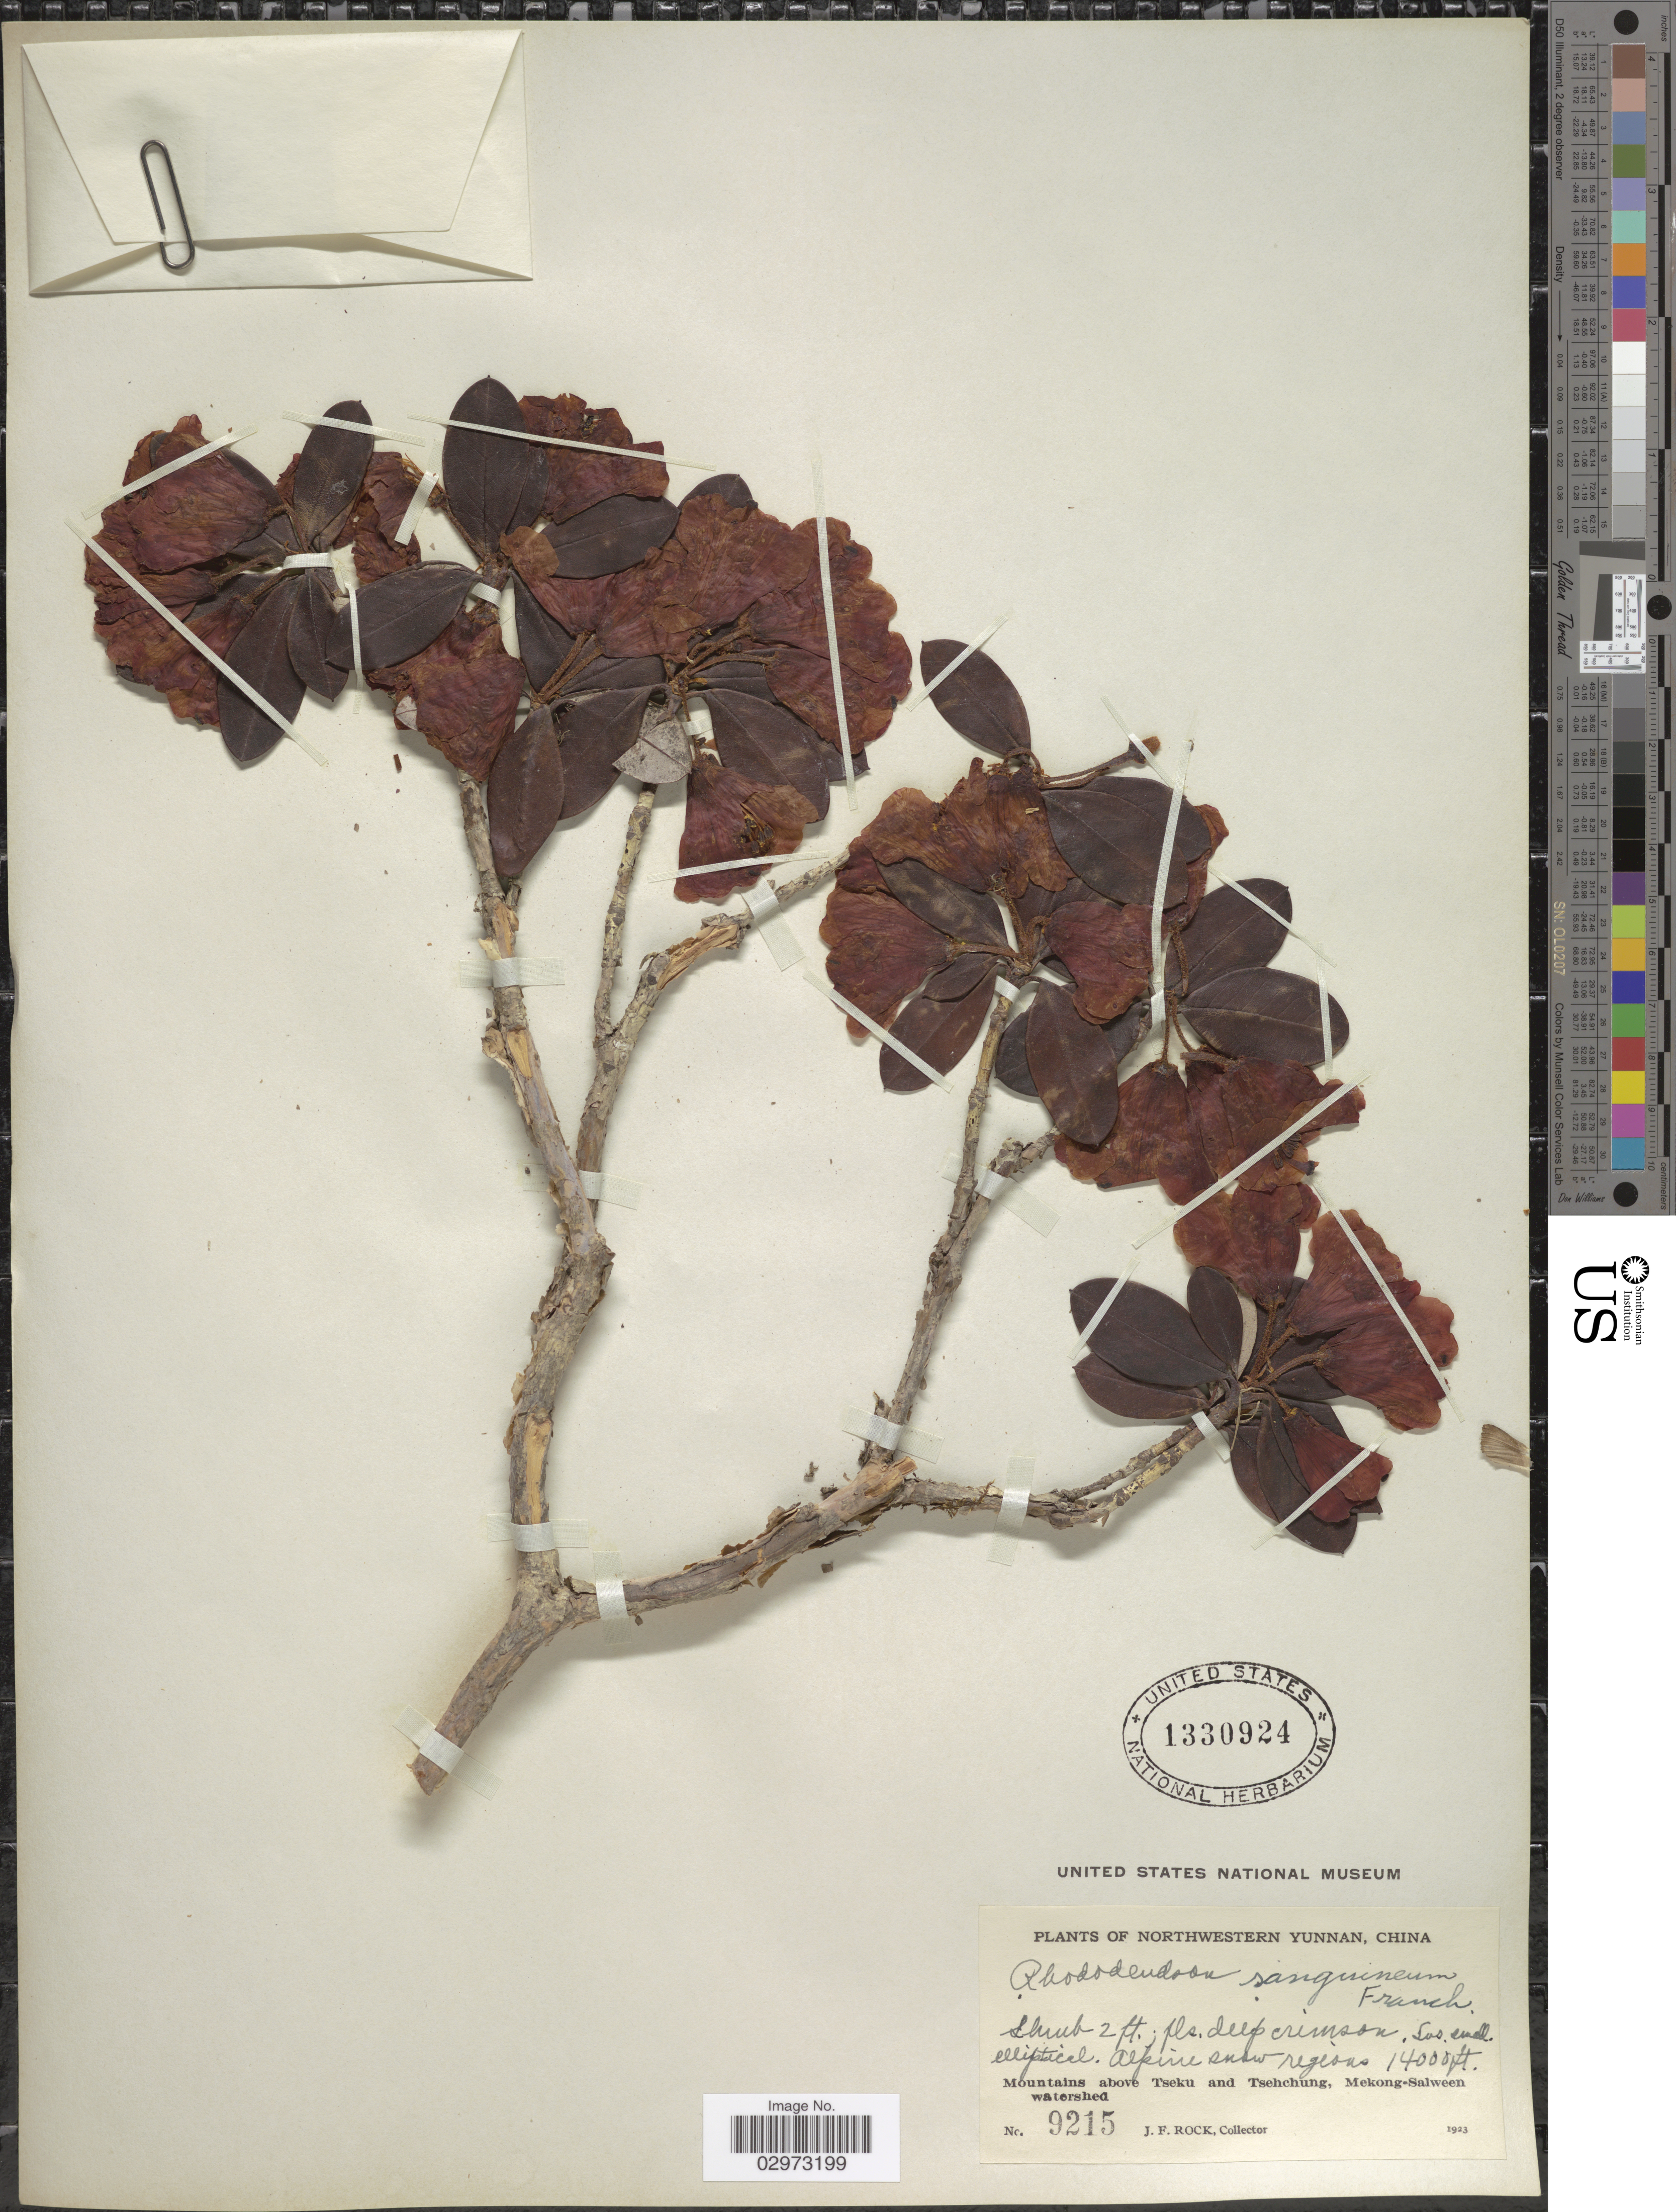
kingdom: Plantae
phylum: Tracheophyta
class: Magnoliopsida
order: Ericales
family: Ericaceae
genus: Rhododendron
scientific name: Rhododendron sanguineum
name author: Franch.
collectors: J. Rock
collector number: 9215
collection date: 1923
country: China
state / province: Yunnan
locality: Northwestern Yunnan. Alpine snow regions. Mountains above Tseku and Tsehchung, Mekong-Salween watershed.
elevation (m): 4267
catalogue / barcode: US 1330924